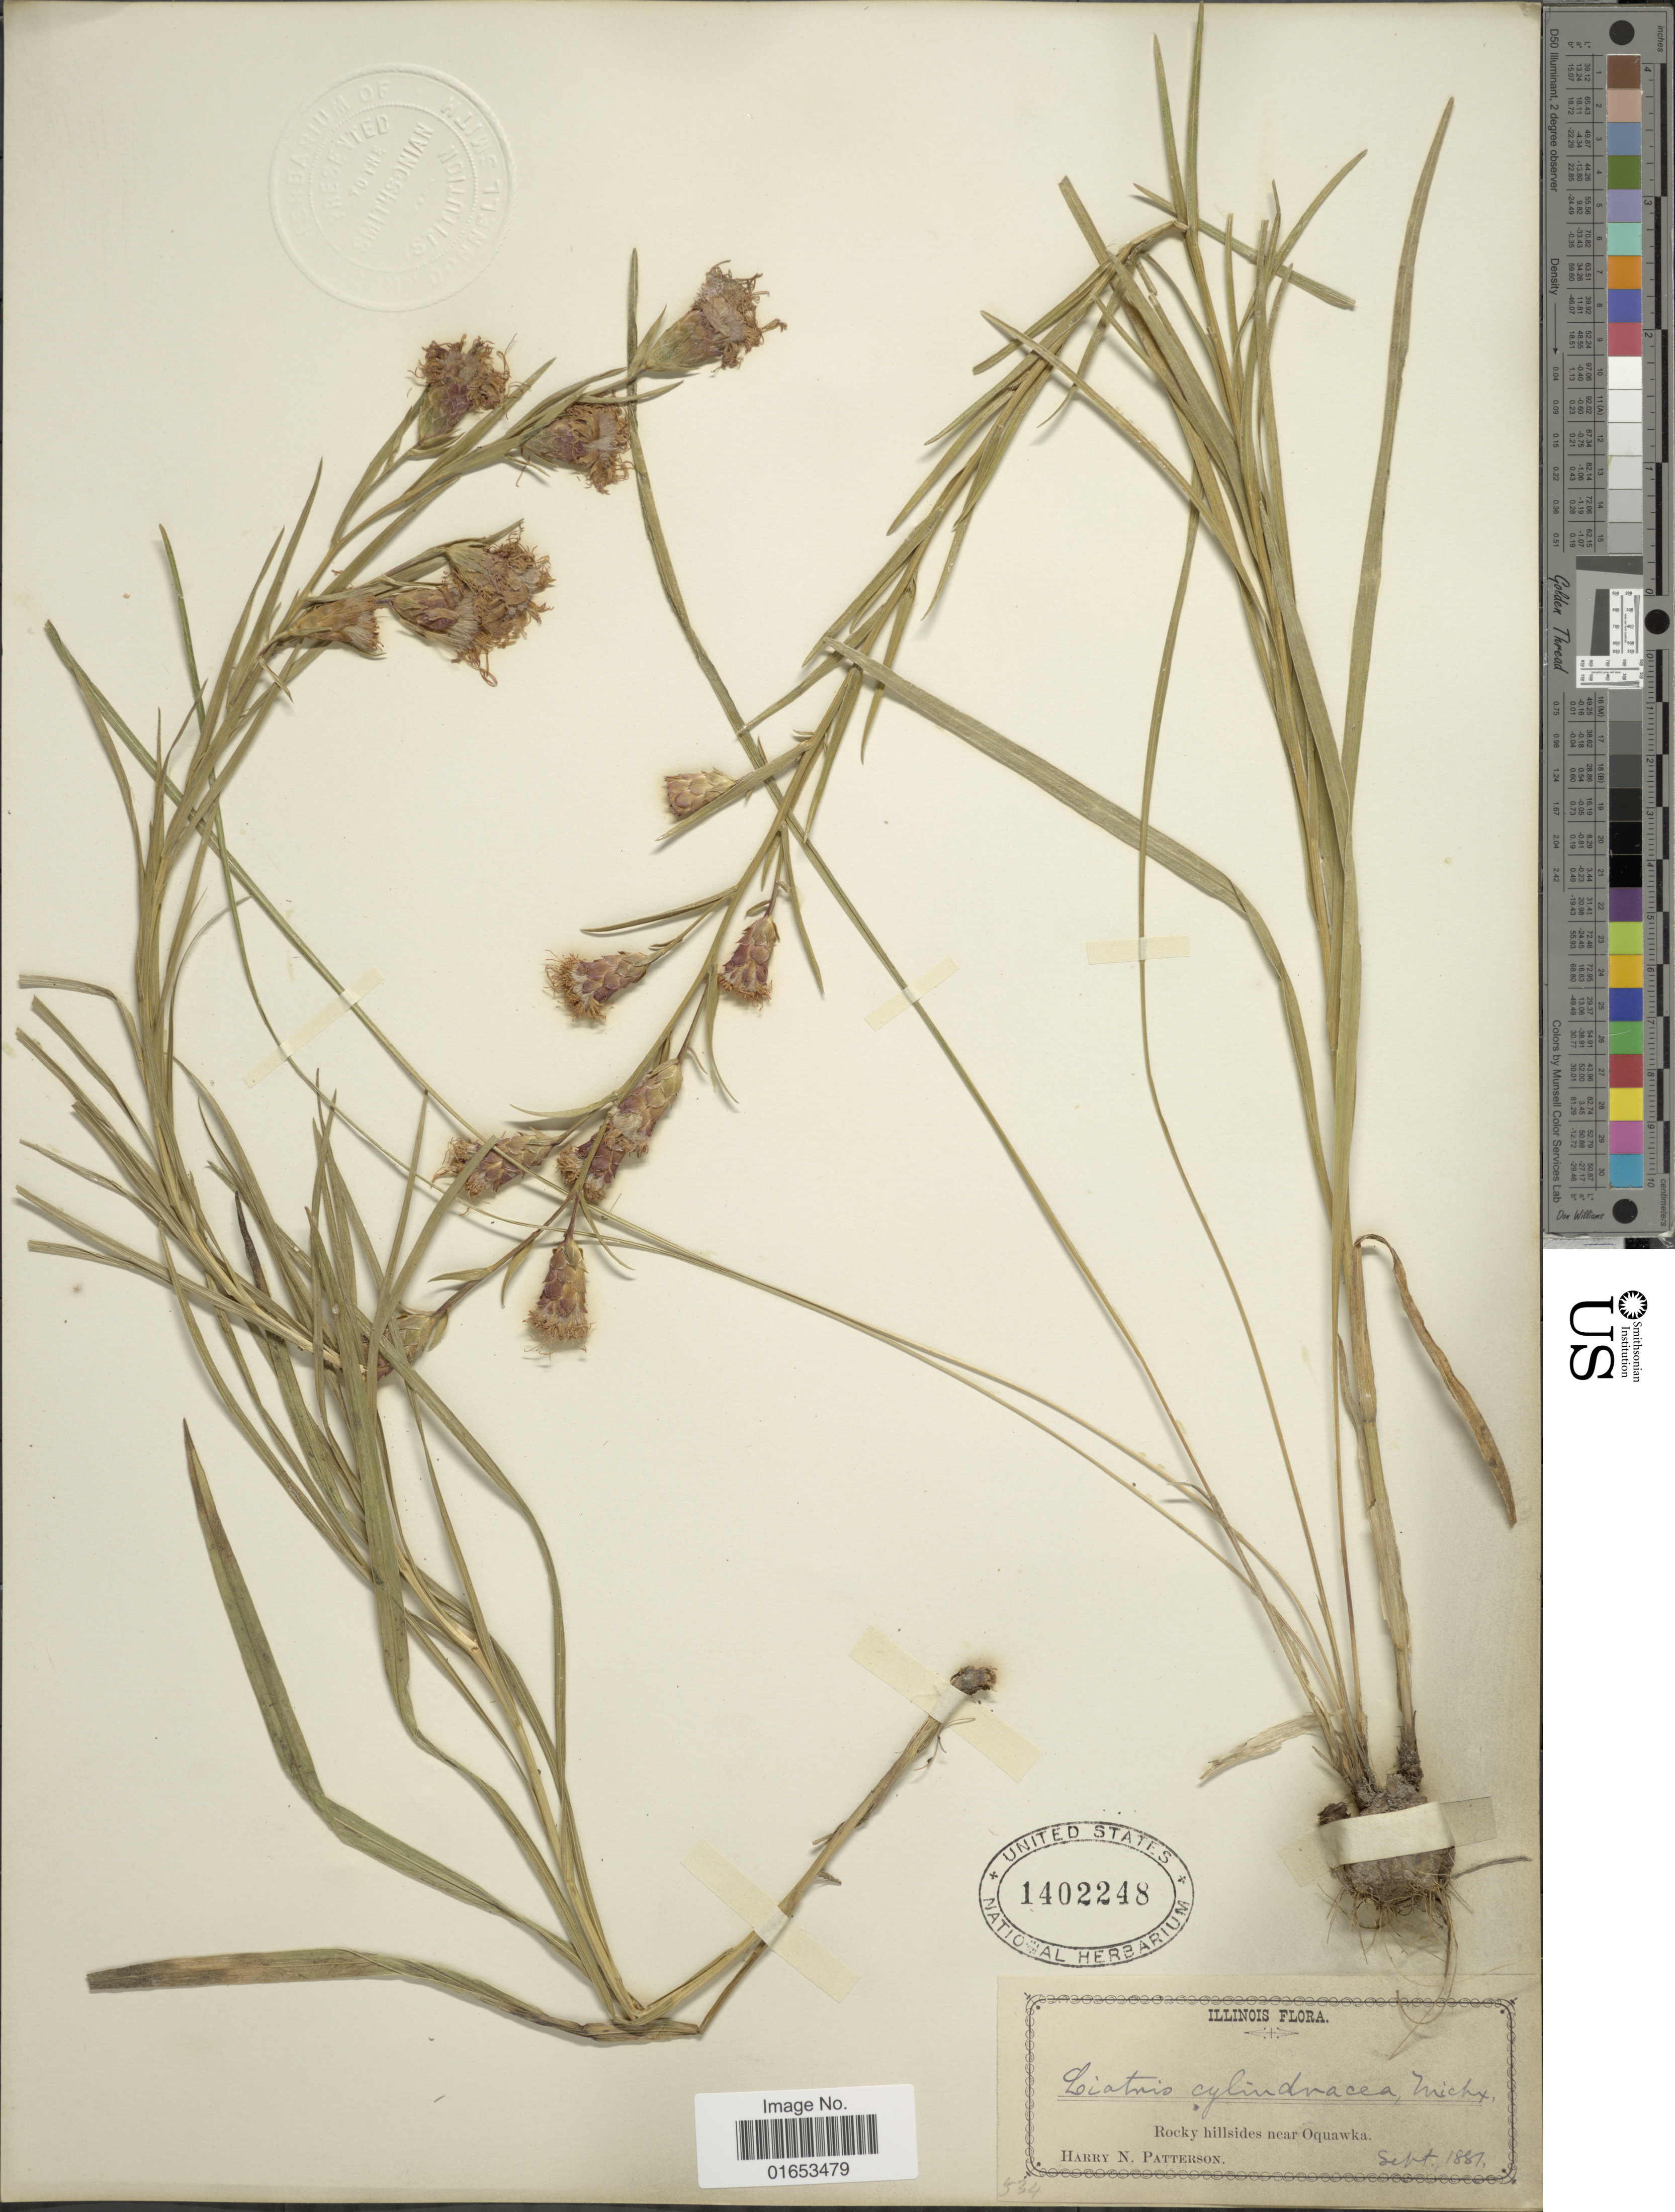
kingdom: Plantae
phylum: Tracheophyta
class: Magnoliopsida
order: Asterales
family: Asteraceae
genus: Liatris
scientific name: Liatris cylindracea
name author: Michaux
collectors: H. N. Patterson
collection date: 1887-09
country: United States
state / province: Illinois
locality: Rocky hillsides near Oquawka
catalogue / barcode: US 142248